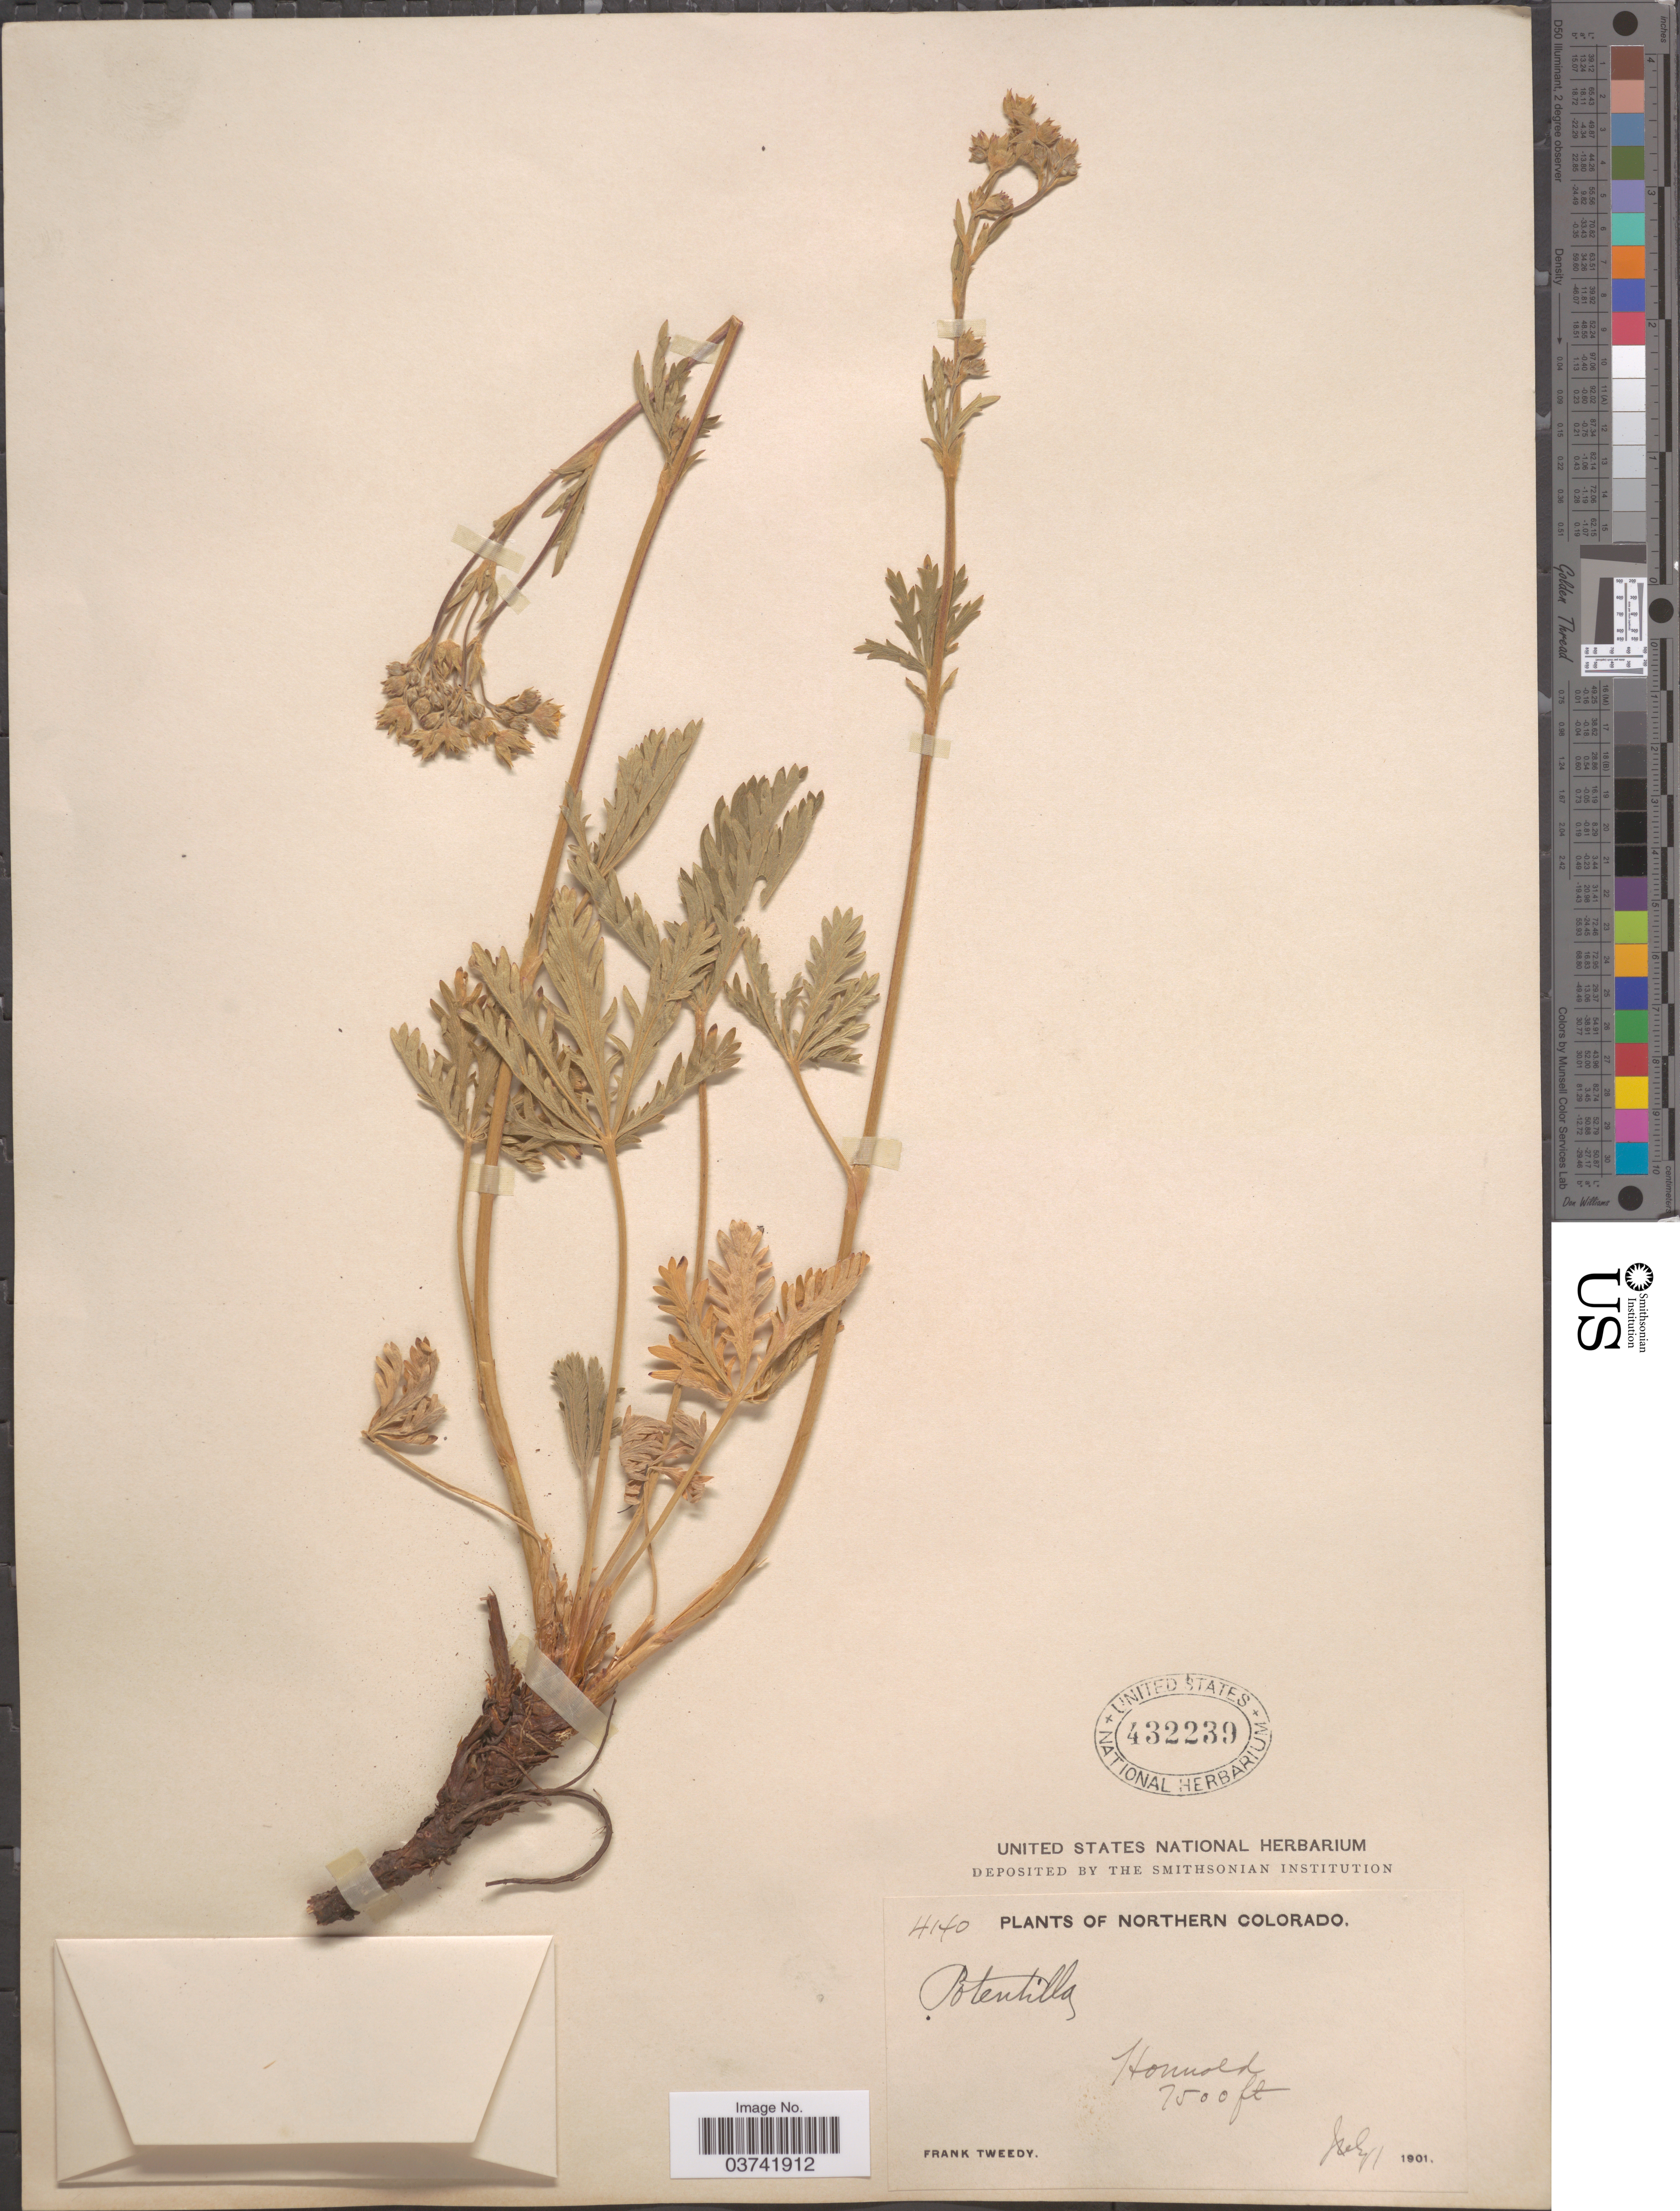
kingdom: Plantae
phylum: Tracheophyta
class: Magnoliopsida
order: Rosales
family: Rosaceae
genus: Potentilla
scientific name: Potentilla viridescens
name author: Rydb.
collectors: F. Tweedy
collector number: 4140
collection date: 1901-07-01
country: United States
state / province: Colorado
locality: Northern Colorado. Honnold.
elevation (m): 2286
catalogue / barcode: US 432239